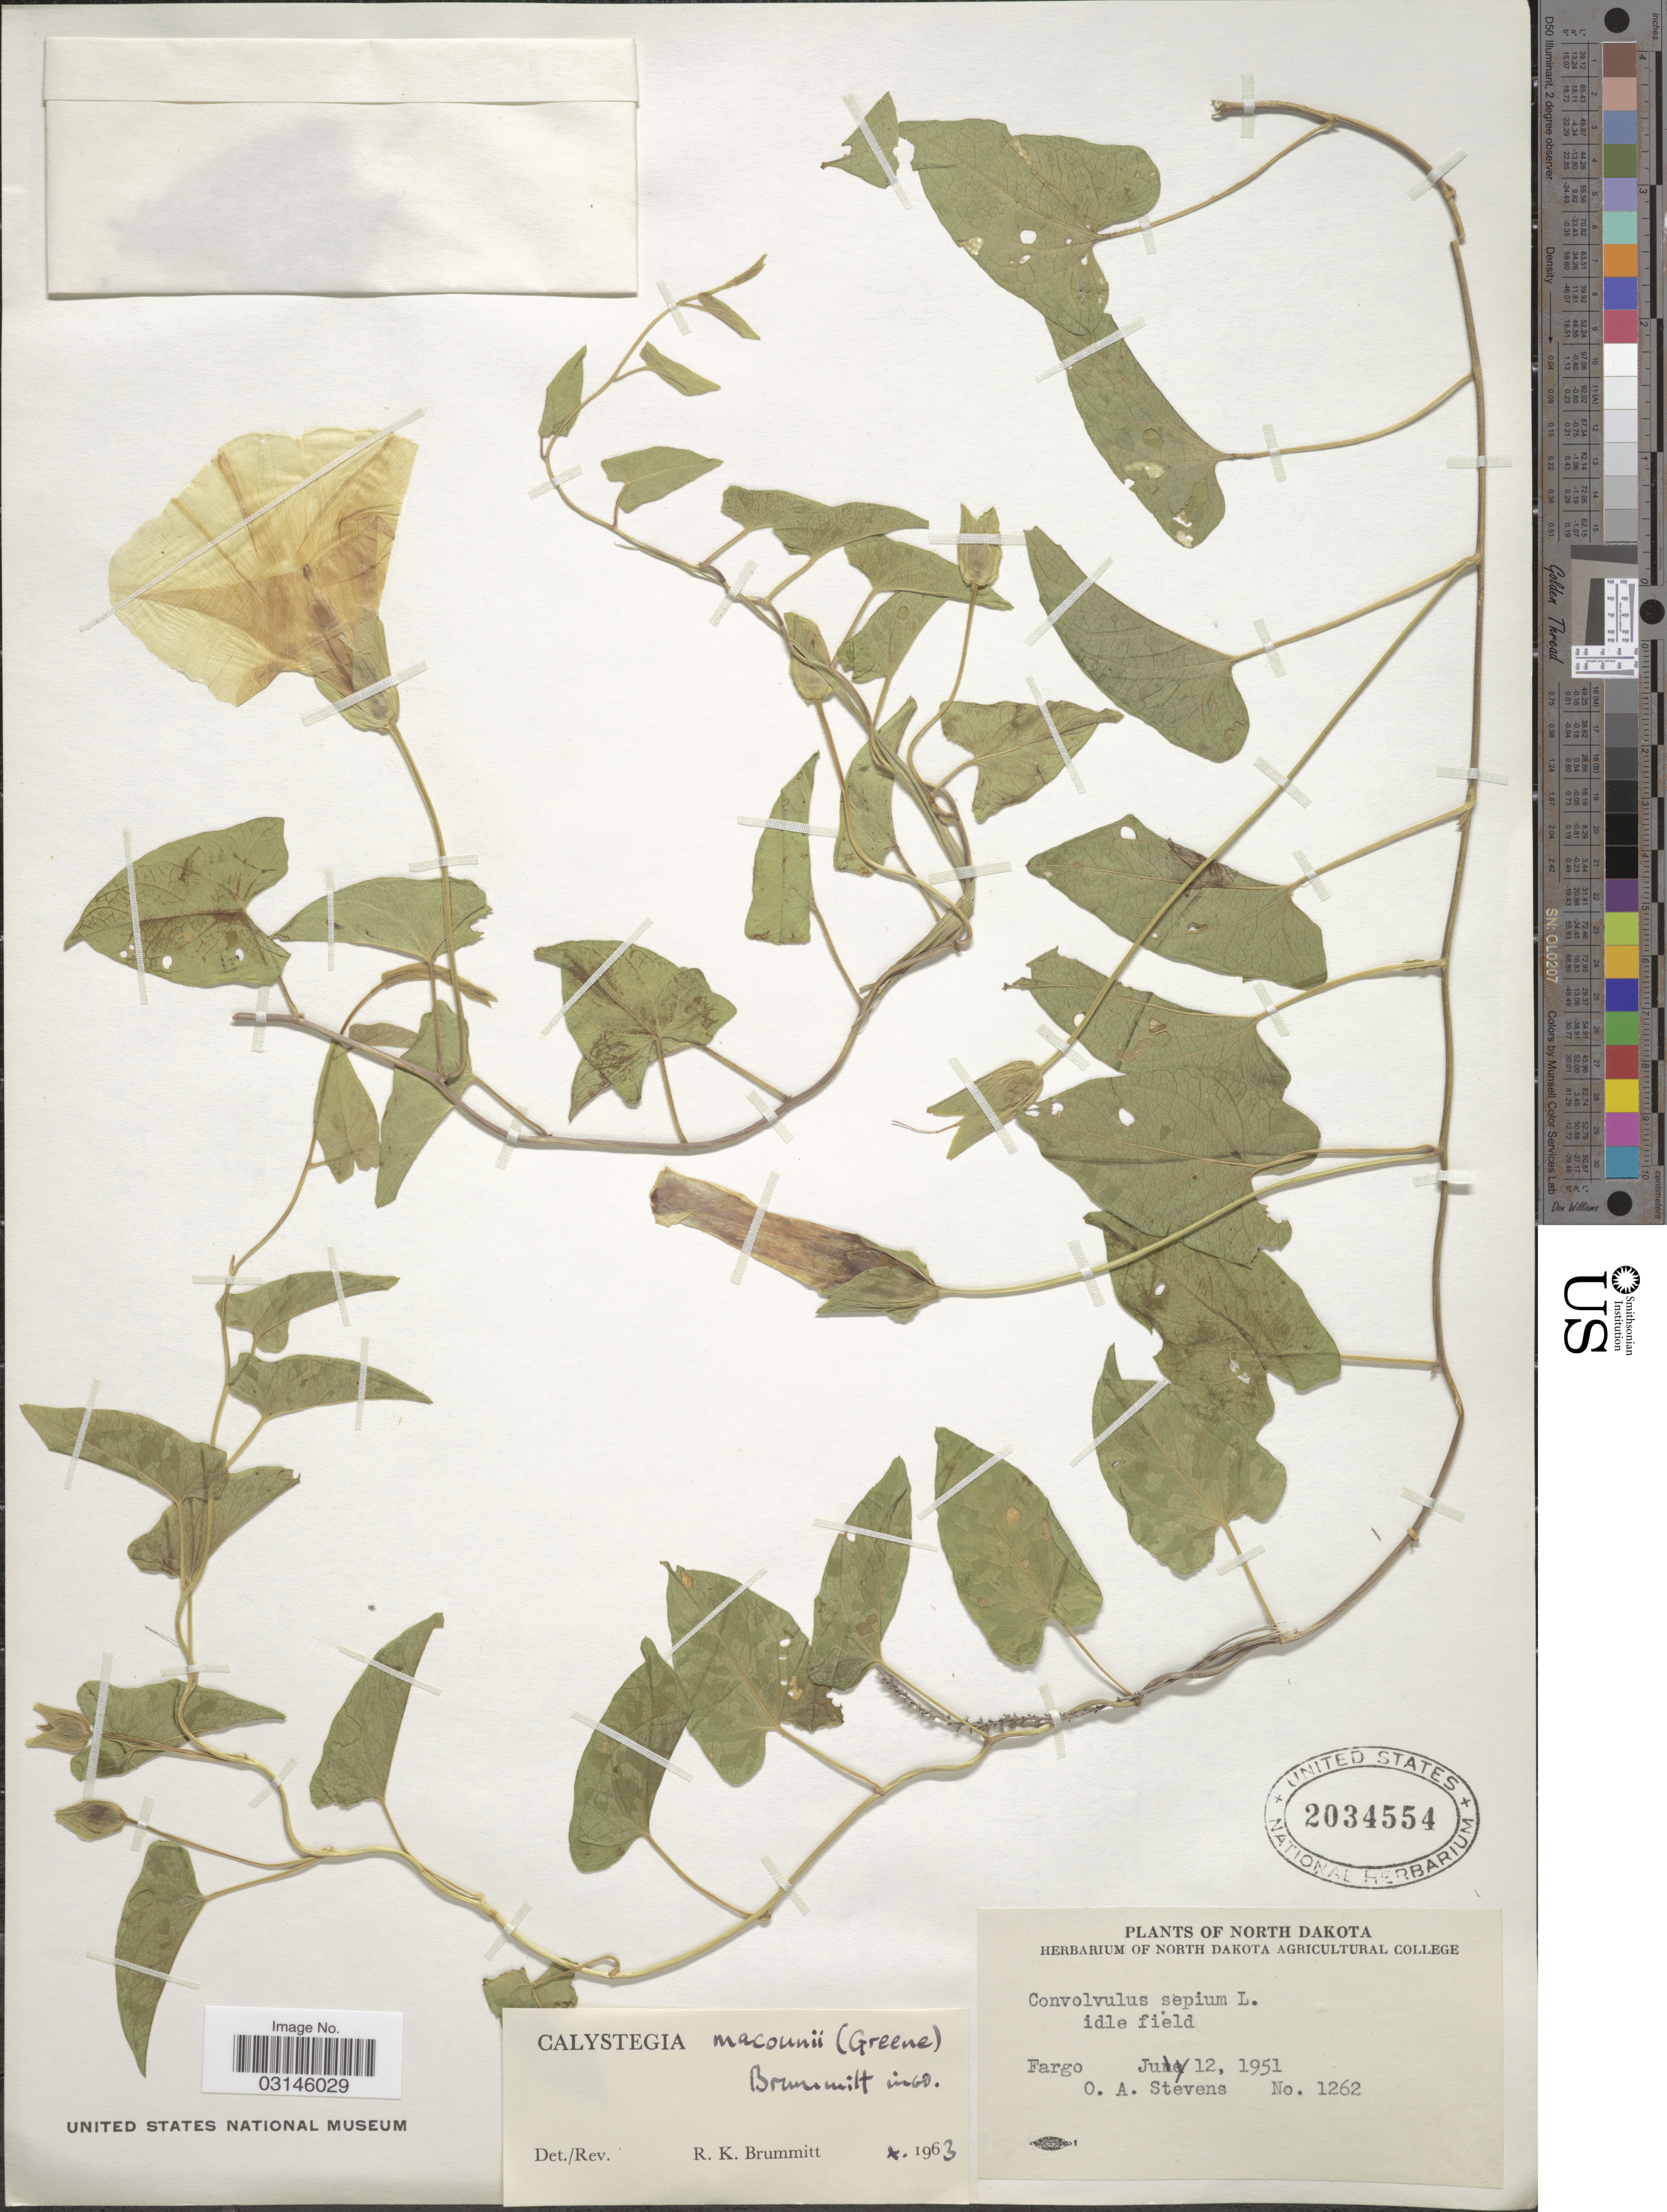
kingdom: Plantae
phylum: Tracheophyta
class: Magnoliopsida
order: Solanales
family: Convolvulaceae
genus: Calystegia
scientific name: Calystegia macounii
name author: (Greene) Brummitt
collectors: O. A. Stevens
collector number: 1262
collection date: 1951-07-12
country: United States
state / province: North Dakota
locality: Fargo.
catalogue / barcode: US 2034554